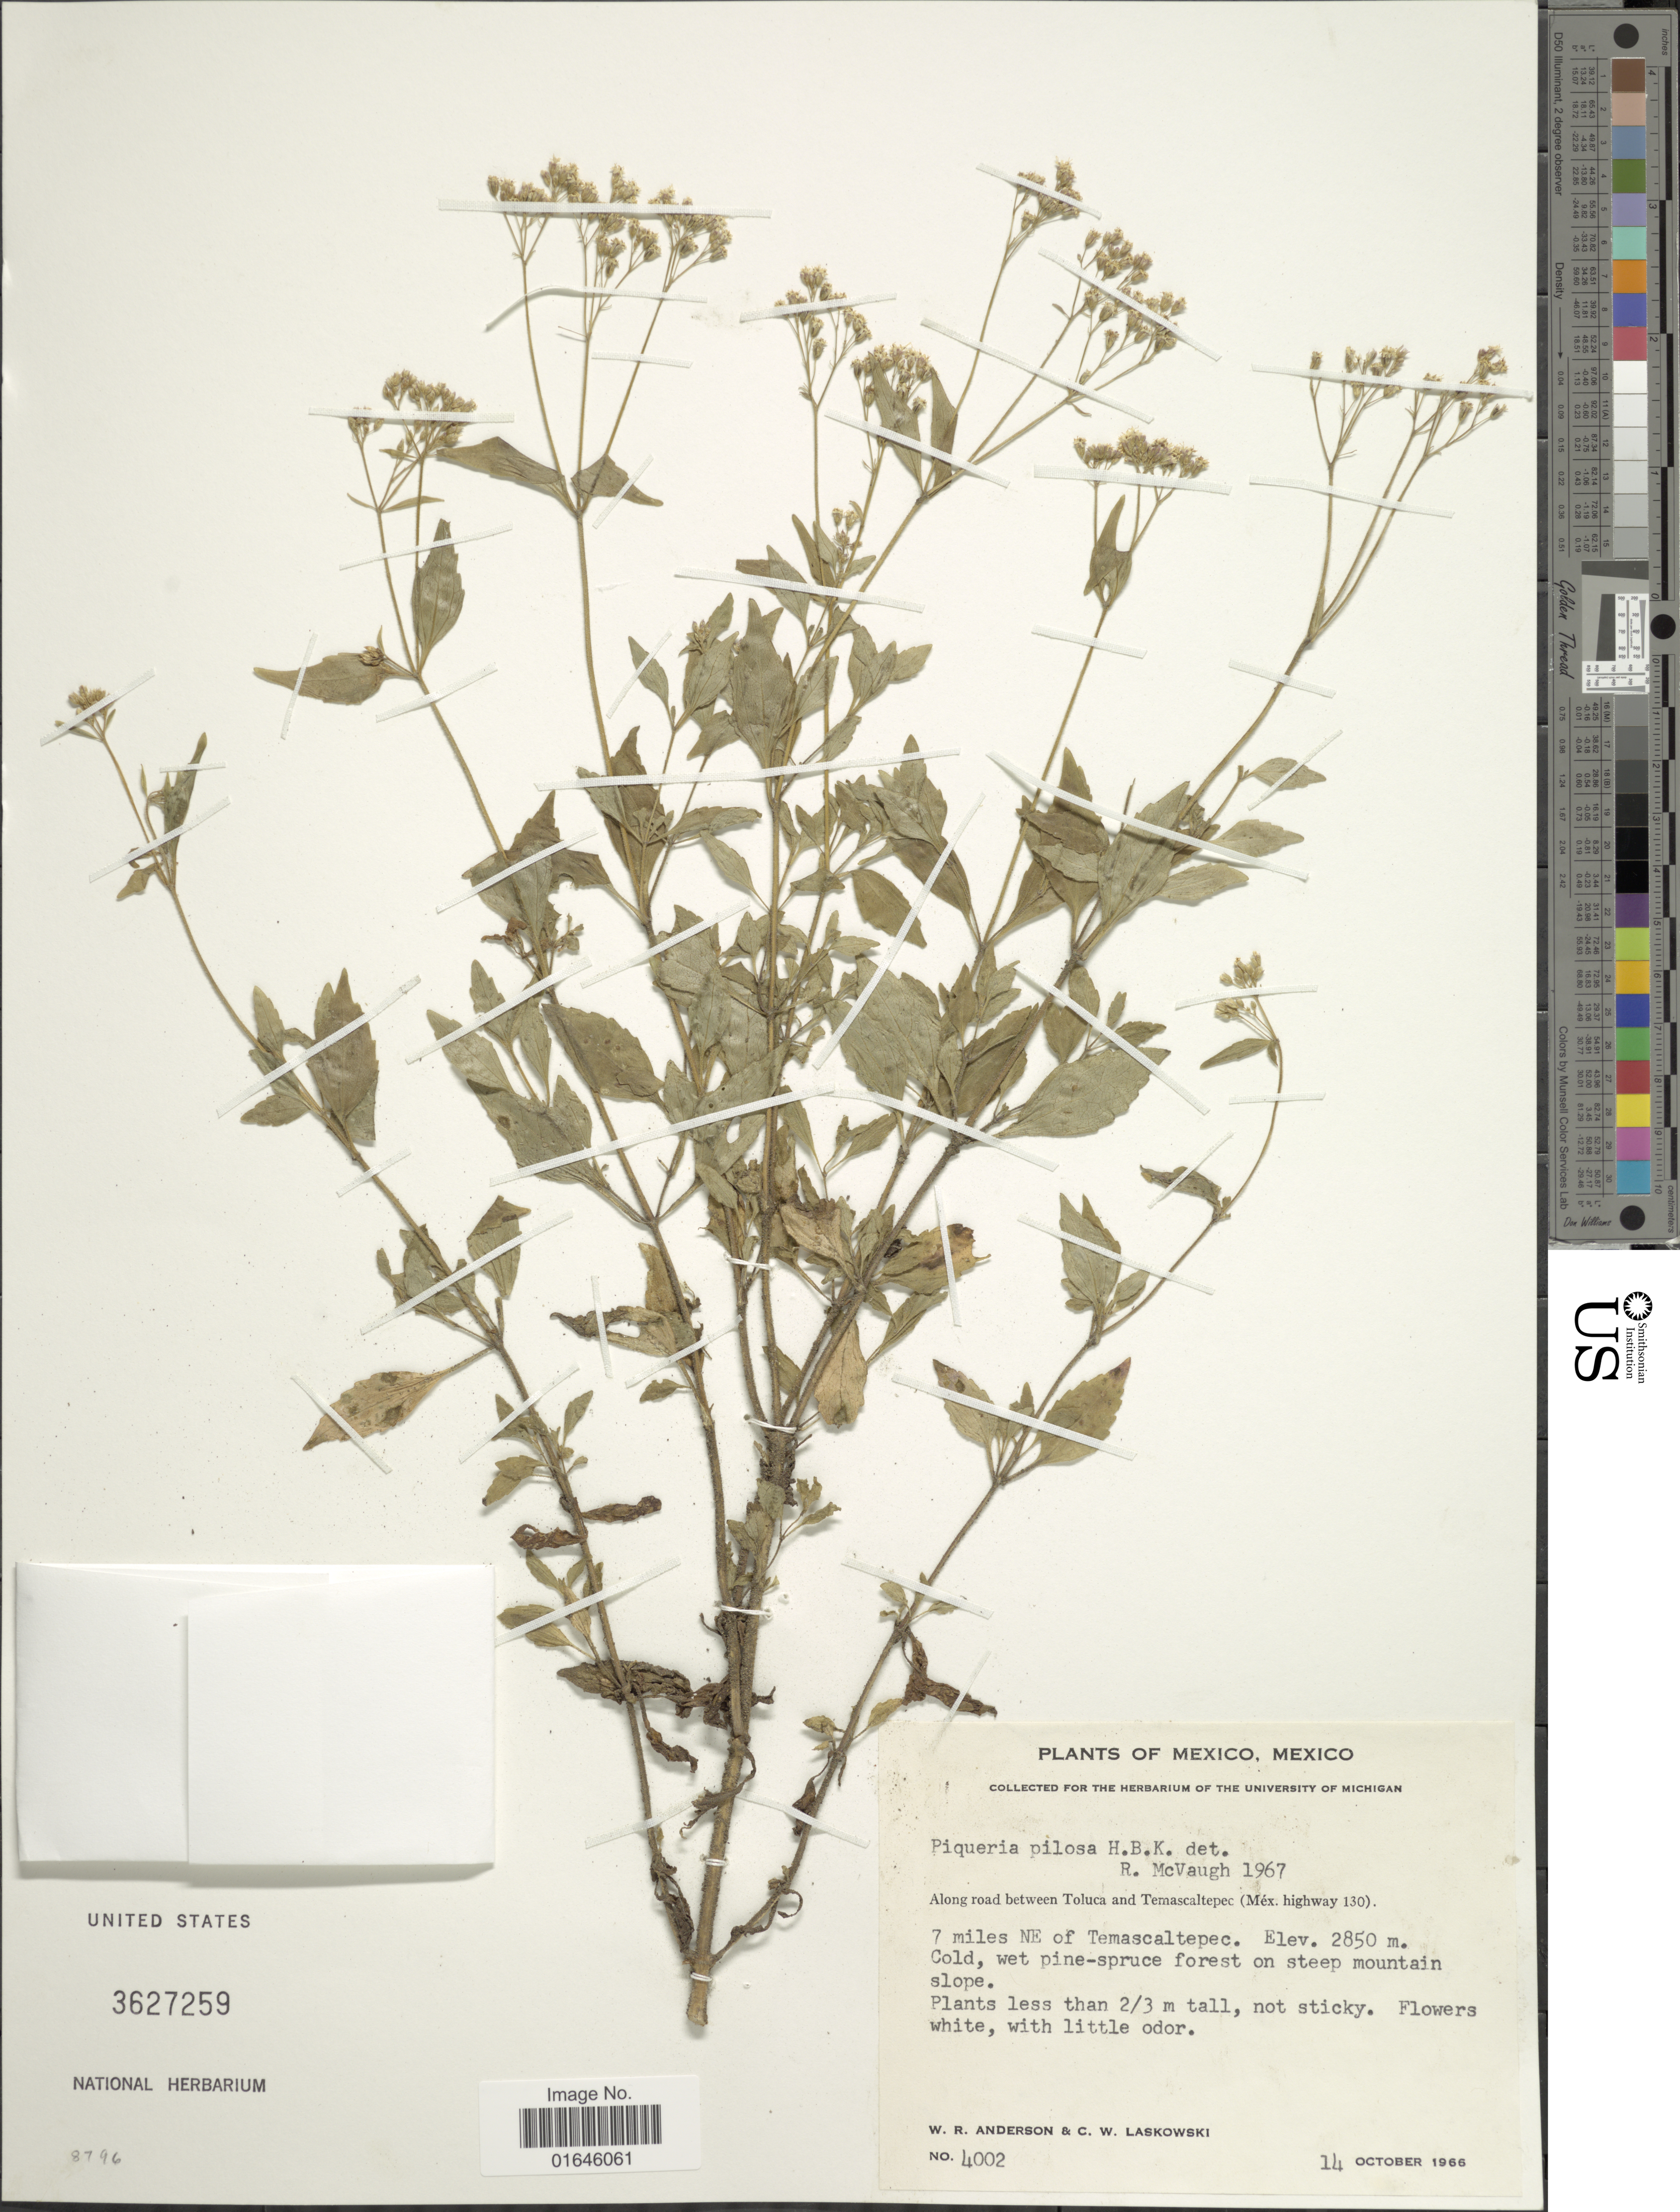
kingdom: Plantae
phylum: Tracheophyta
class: Magnoliopsida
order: Asterales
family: Asteraceae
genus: Piqueria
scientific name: Piqueria pilosa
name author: Kunth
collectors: W. Anderson & C. Laskowski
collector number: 4002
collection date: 1966-10-14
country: Mexico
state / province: México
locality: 7 miles NE of Temascaltepec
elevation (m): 2850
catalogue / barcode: US 3627259